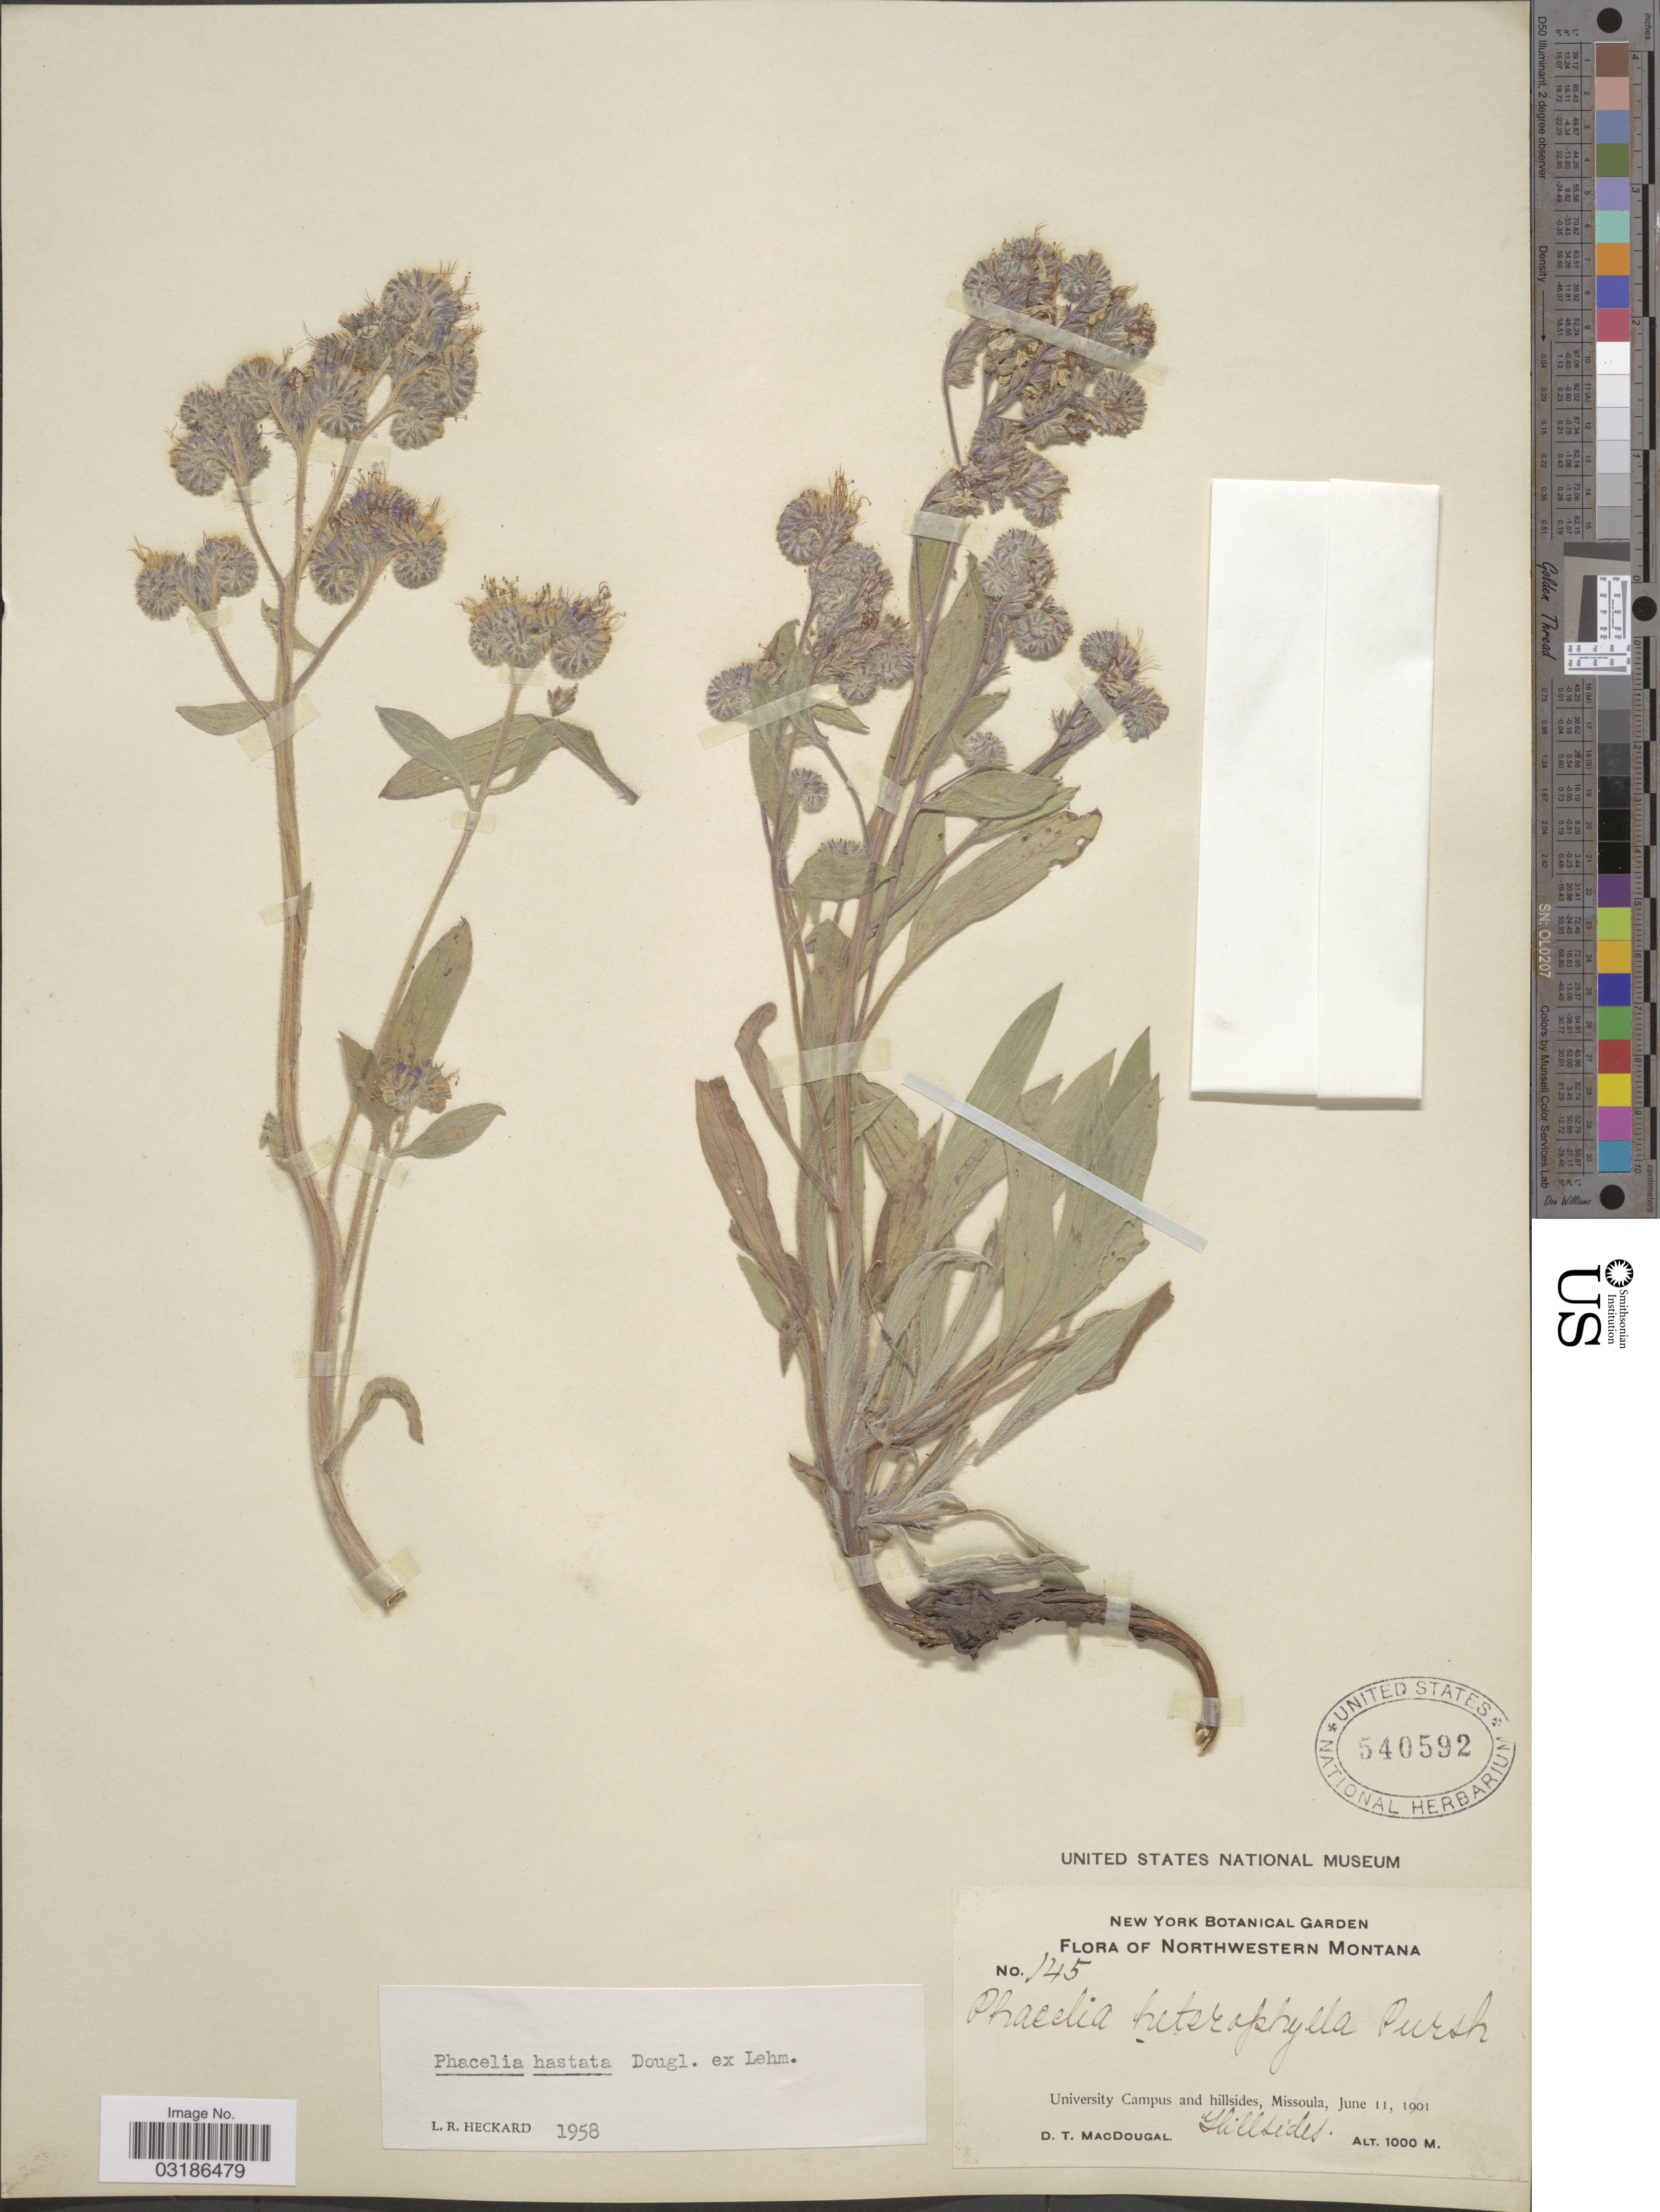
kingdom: Plantae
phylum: Tracheophyta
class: Magnoliopsida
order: Boraginales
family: Hydrophyllaceae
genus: Phacelia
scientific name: Phacelia hastata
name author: Douglas ex Lehm.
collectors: D. T. MacDougal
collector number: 145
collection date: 1901-06-11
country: United States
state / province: Montana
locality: Northwestern Montana, University Campus and hillsides, Missoula, Hillsides.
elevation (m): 1000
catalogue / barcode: US 540592